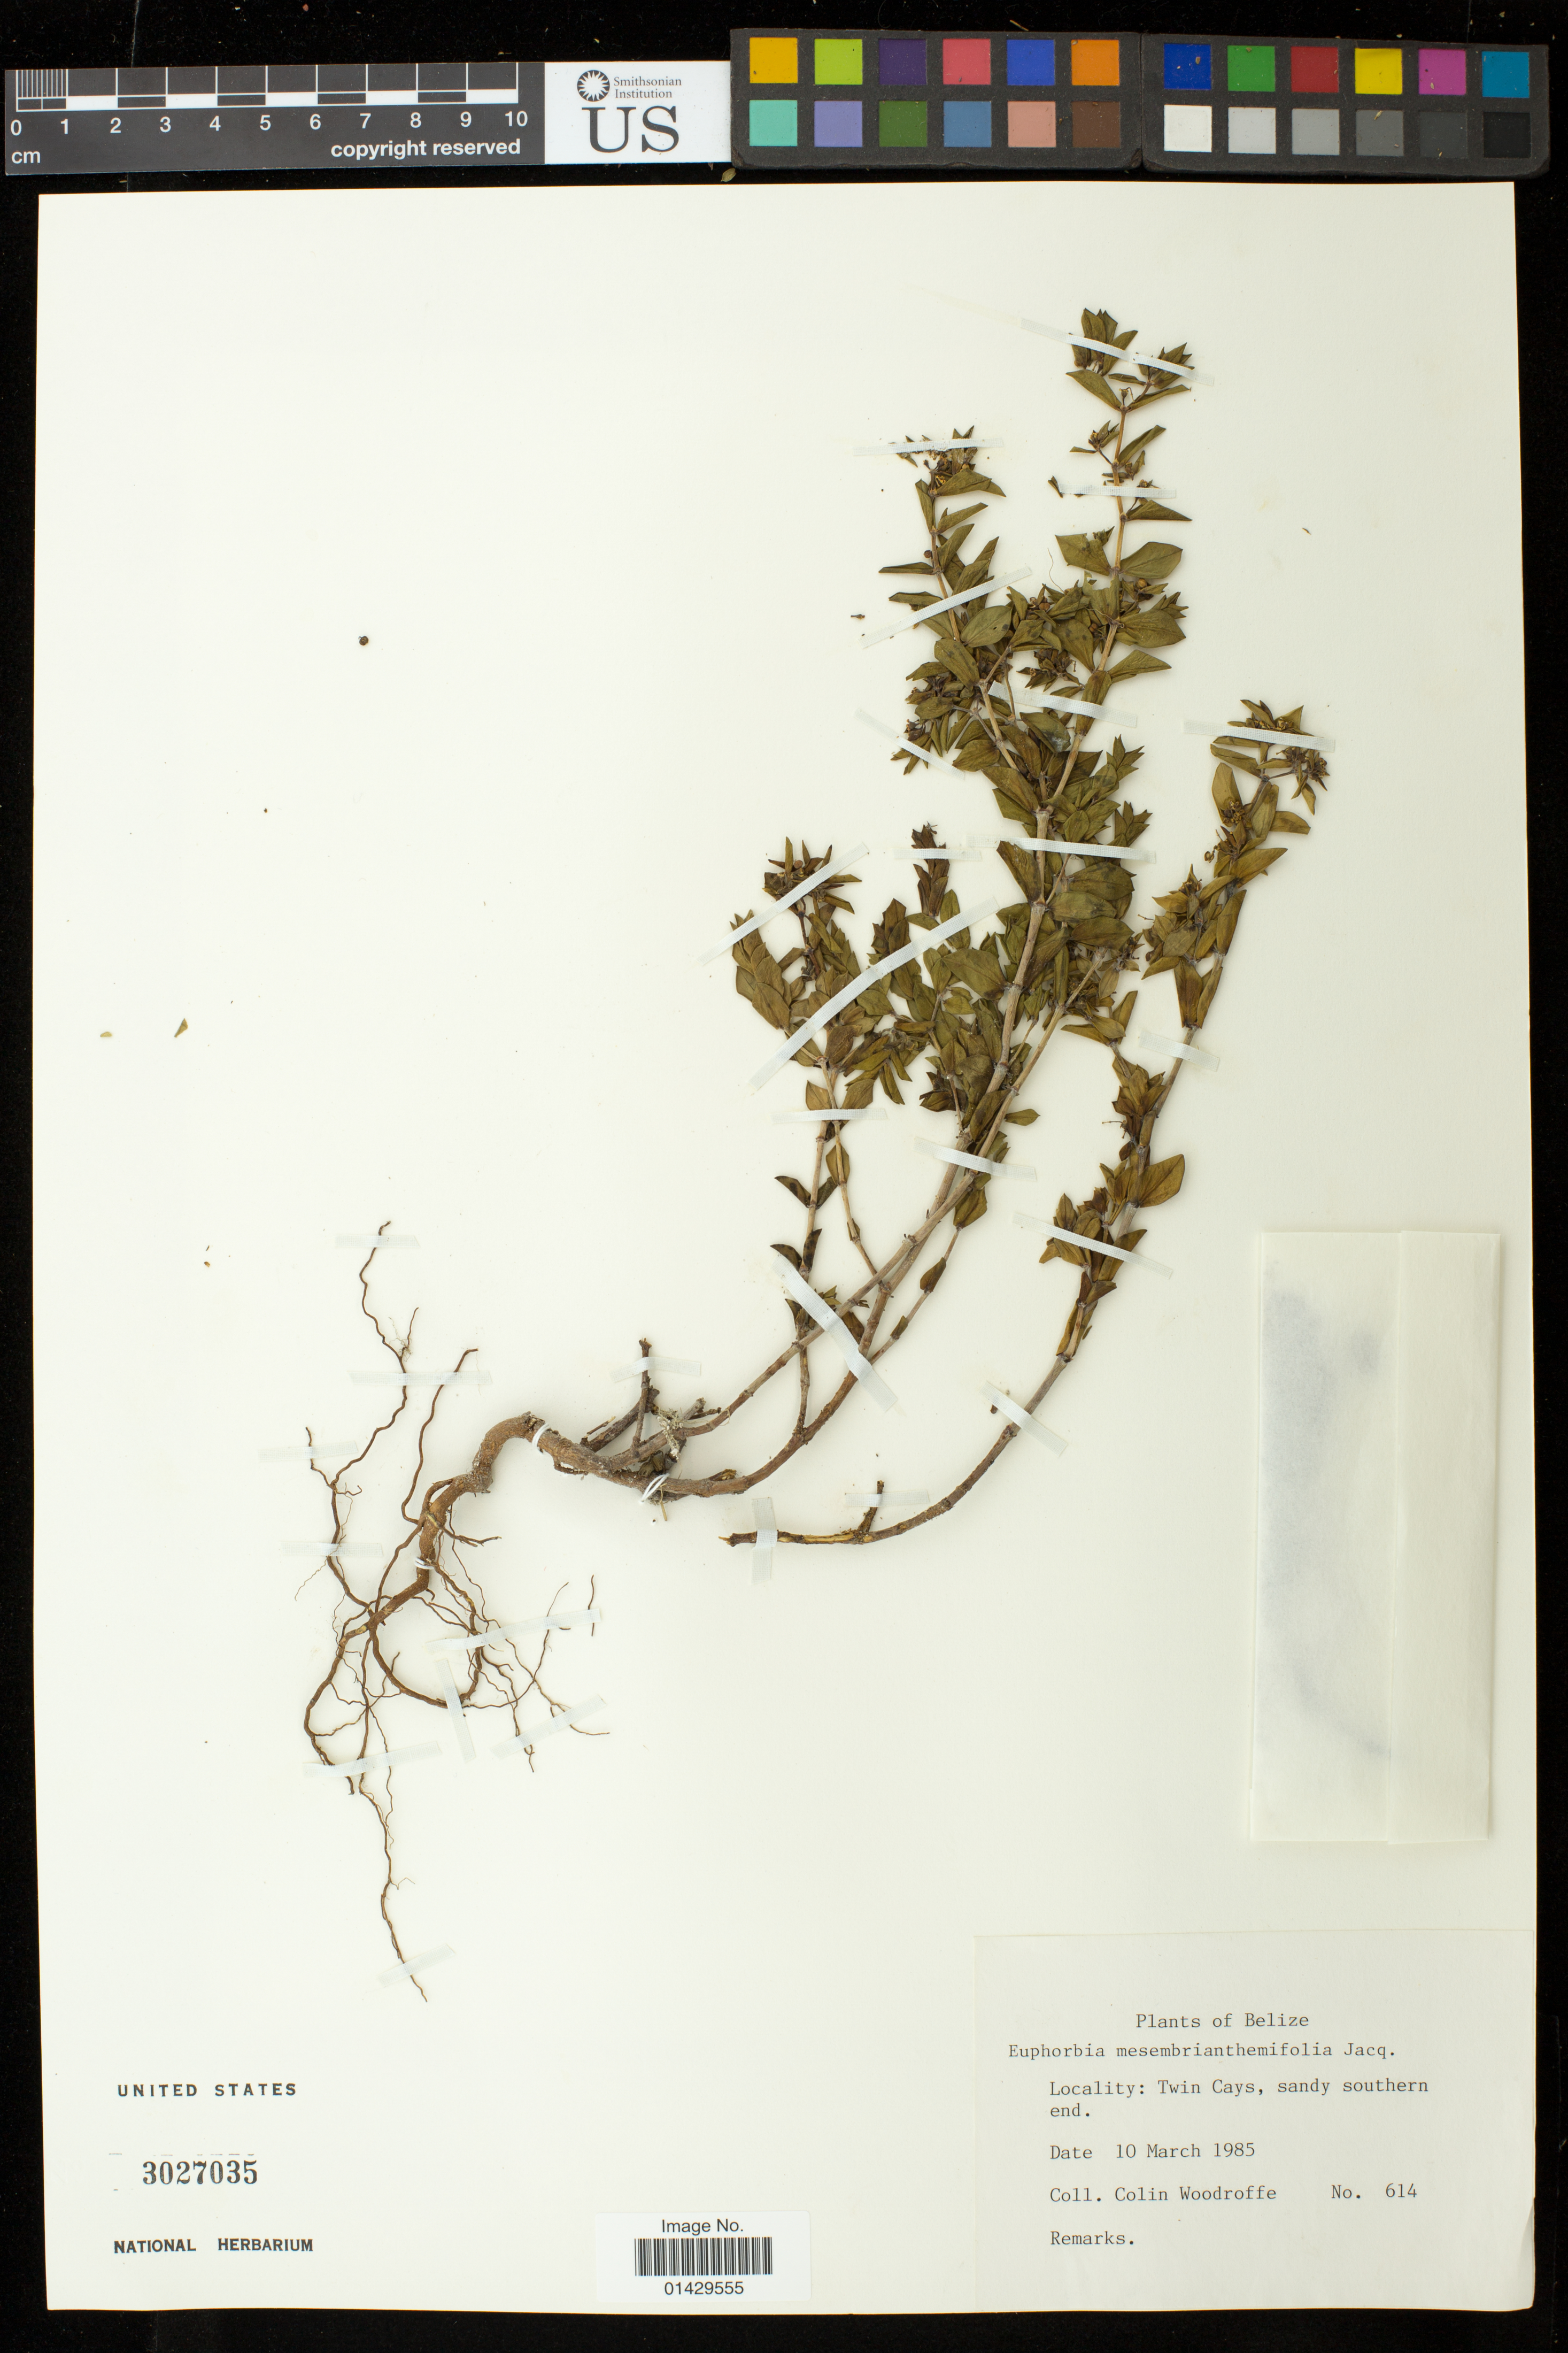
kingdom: Plantae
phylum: Tracheophyta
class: Magnoliopsida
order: Malpighiales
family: Euphorbiaceae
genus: Euphorbia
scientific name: Euphorbia mesembryanthemifolia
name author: Jacq.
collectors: C. Woodroffe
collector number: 614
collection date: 1985-03-10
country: Belize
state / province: Stann Creek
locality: Twin Cays, sandy southern end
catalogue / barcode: US 3027035